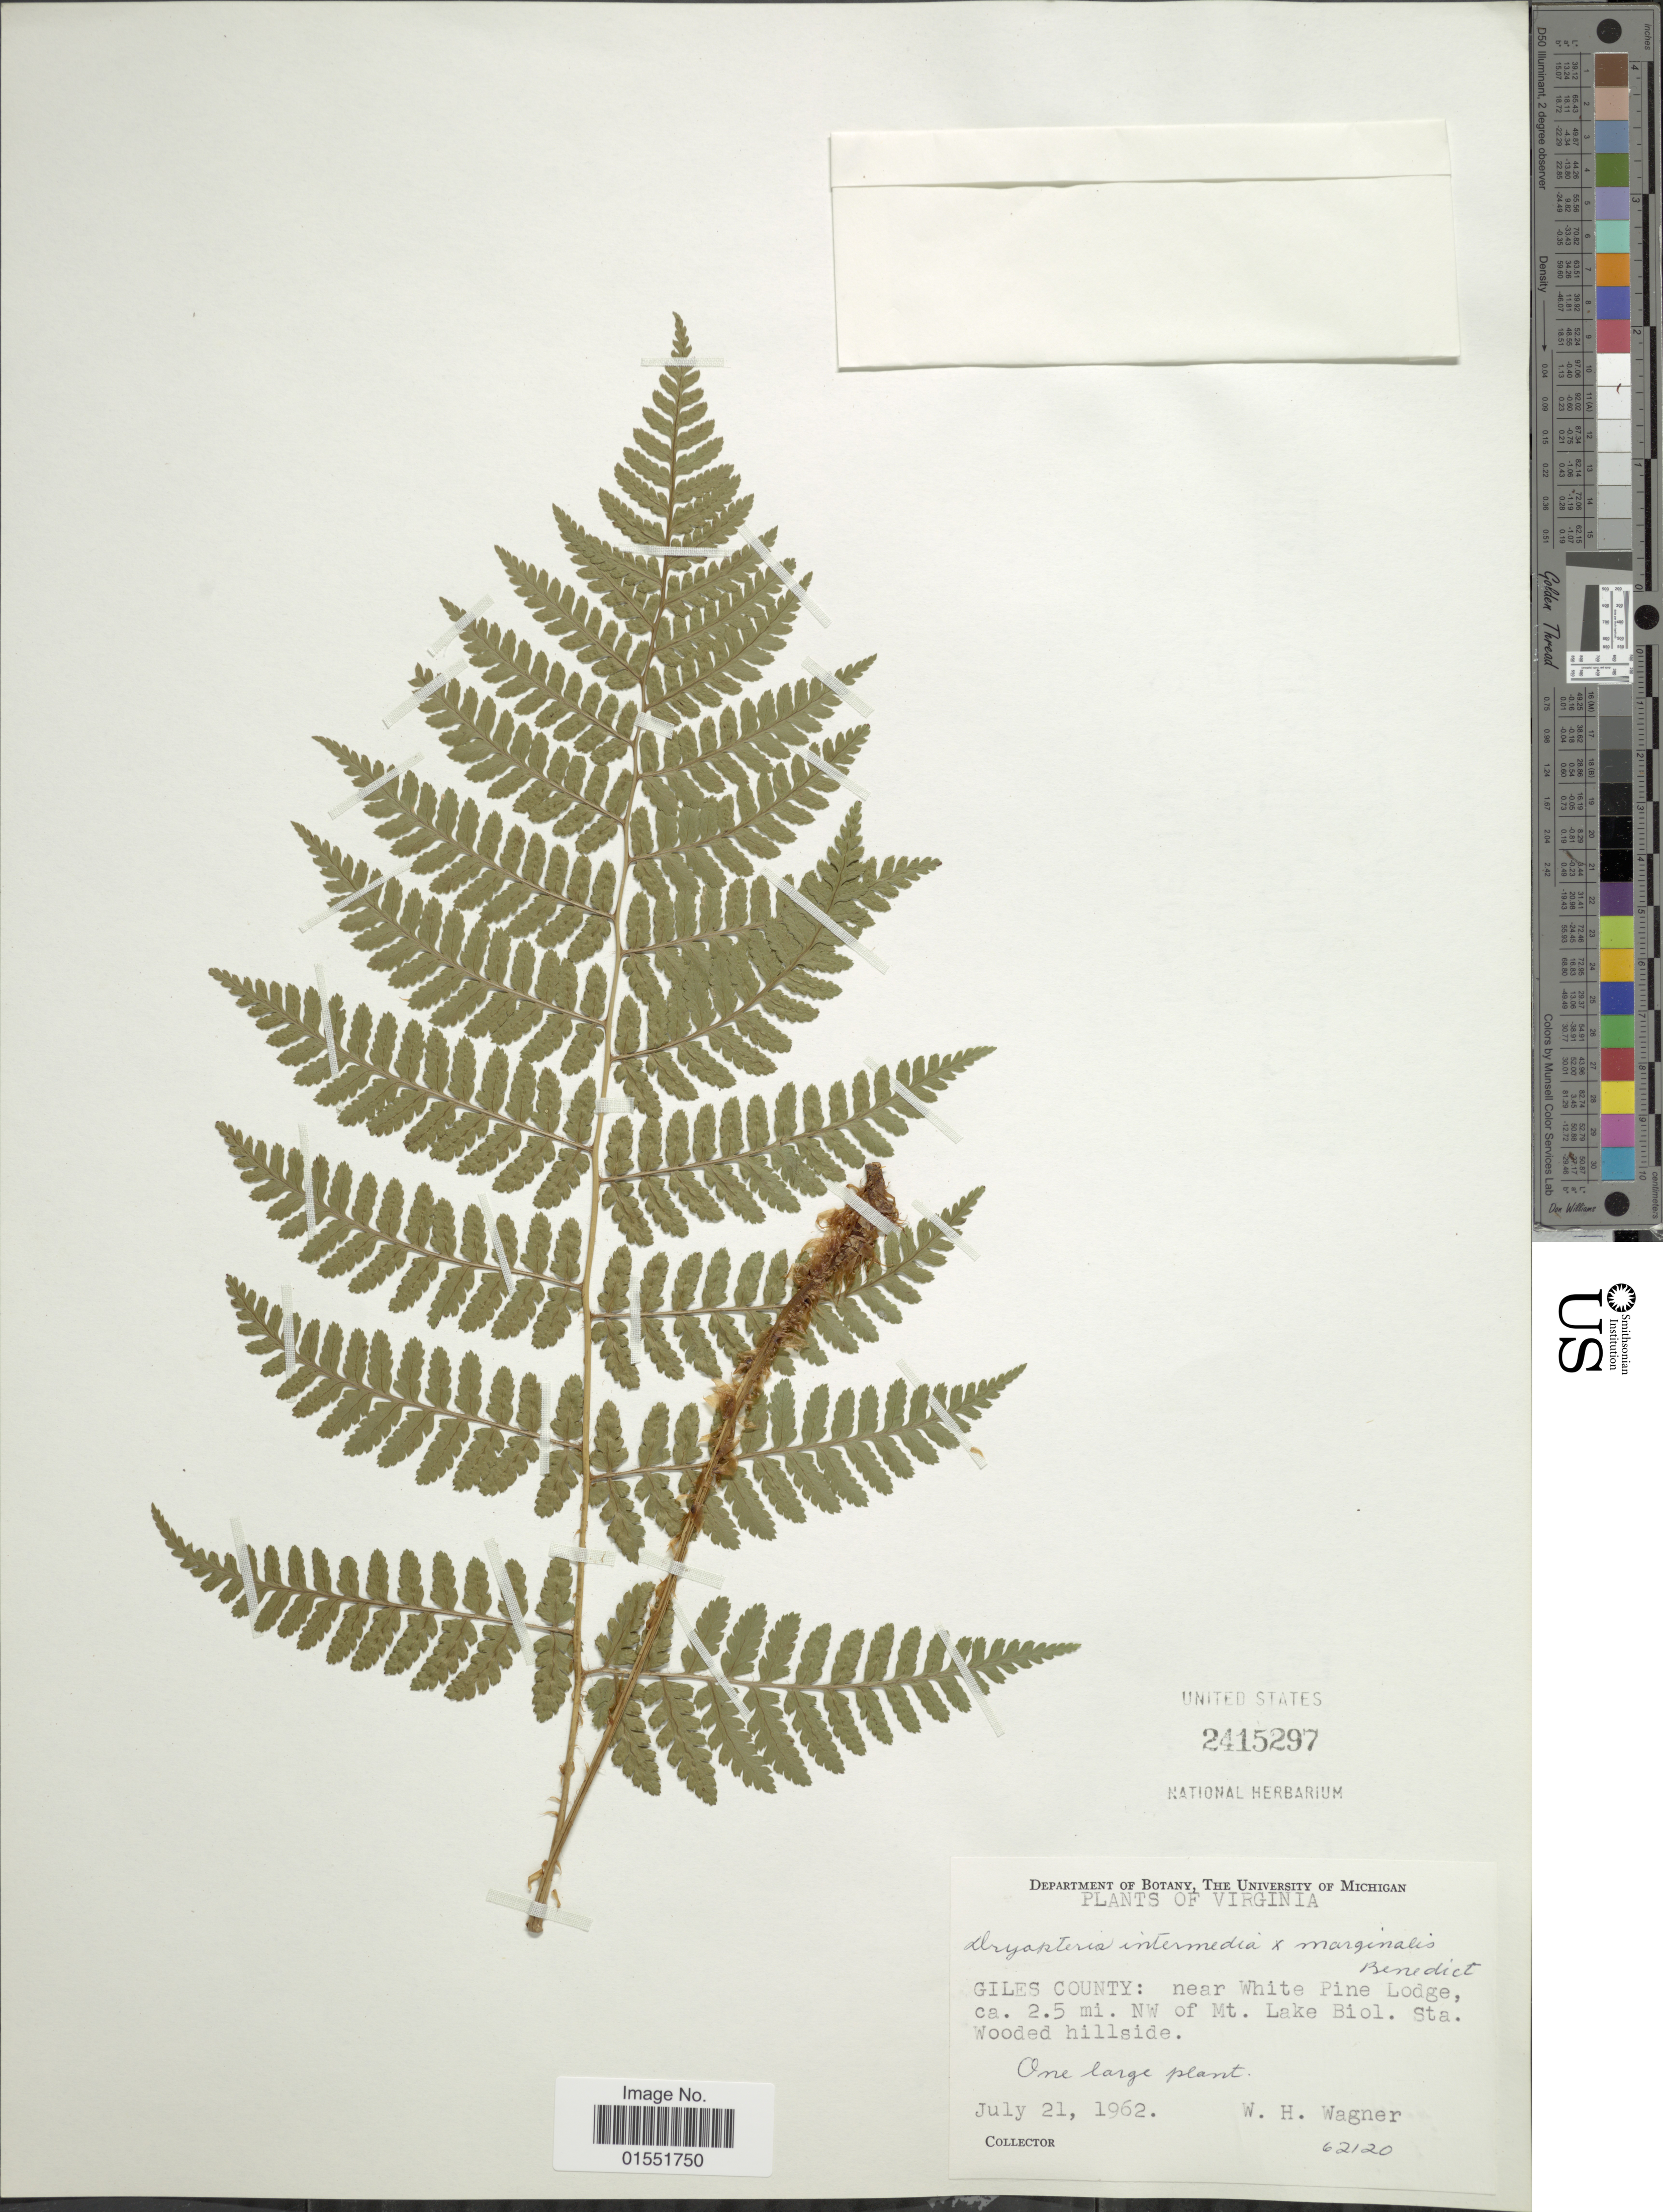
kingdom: Plantae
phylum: Tracheophyta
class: Polypodiopsida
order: Polypodiales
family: Dryopteridaceae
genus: Dryopteris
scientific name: Dryopteris intermedia x D. marginalis (L.) A. Gray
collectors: W. H. Wagner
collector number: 62120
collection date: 1962-07-21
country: United States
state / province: Virginia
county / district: Giles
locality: near White Pine Lodge, ca. 2.5 mi. NW of Mt. Lake Biol. Sta. Wooded hillside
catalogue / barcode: US 2415297